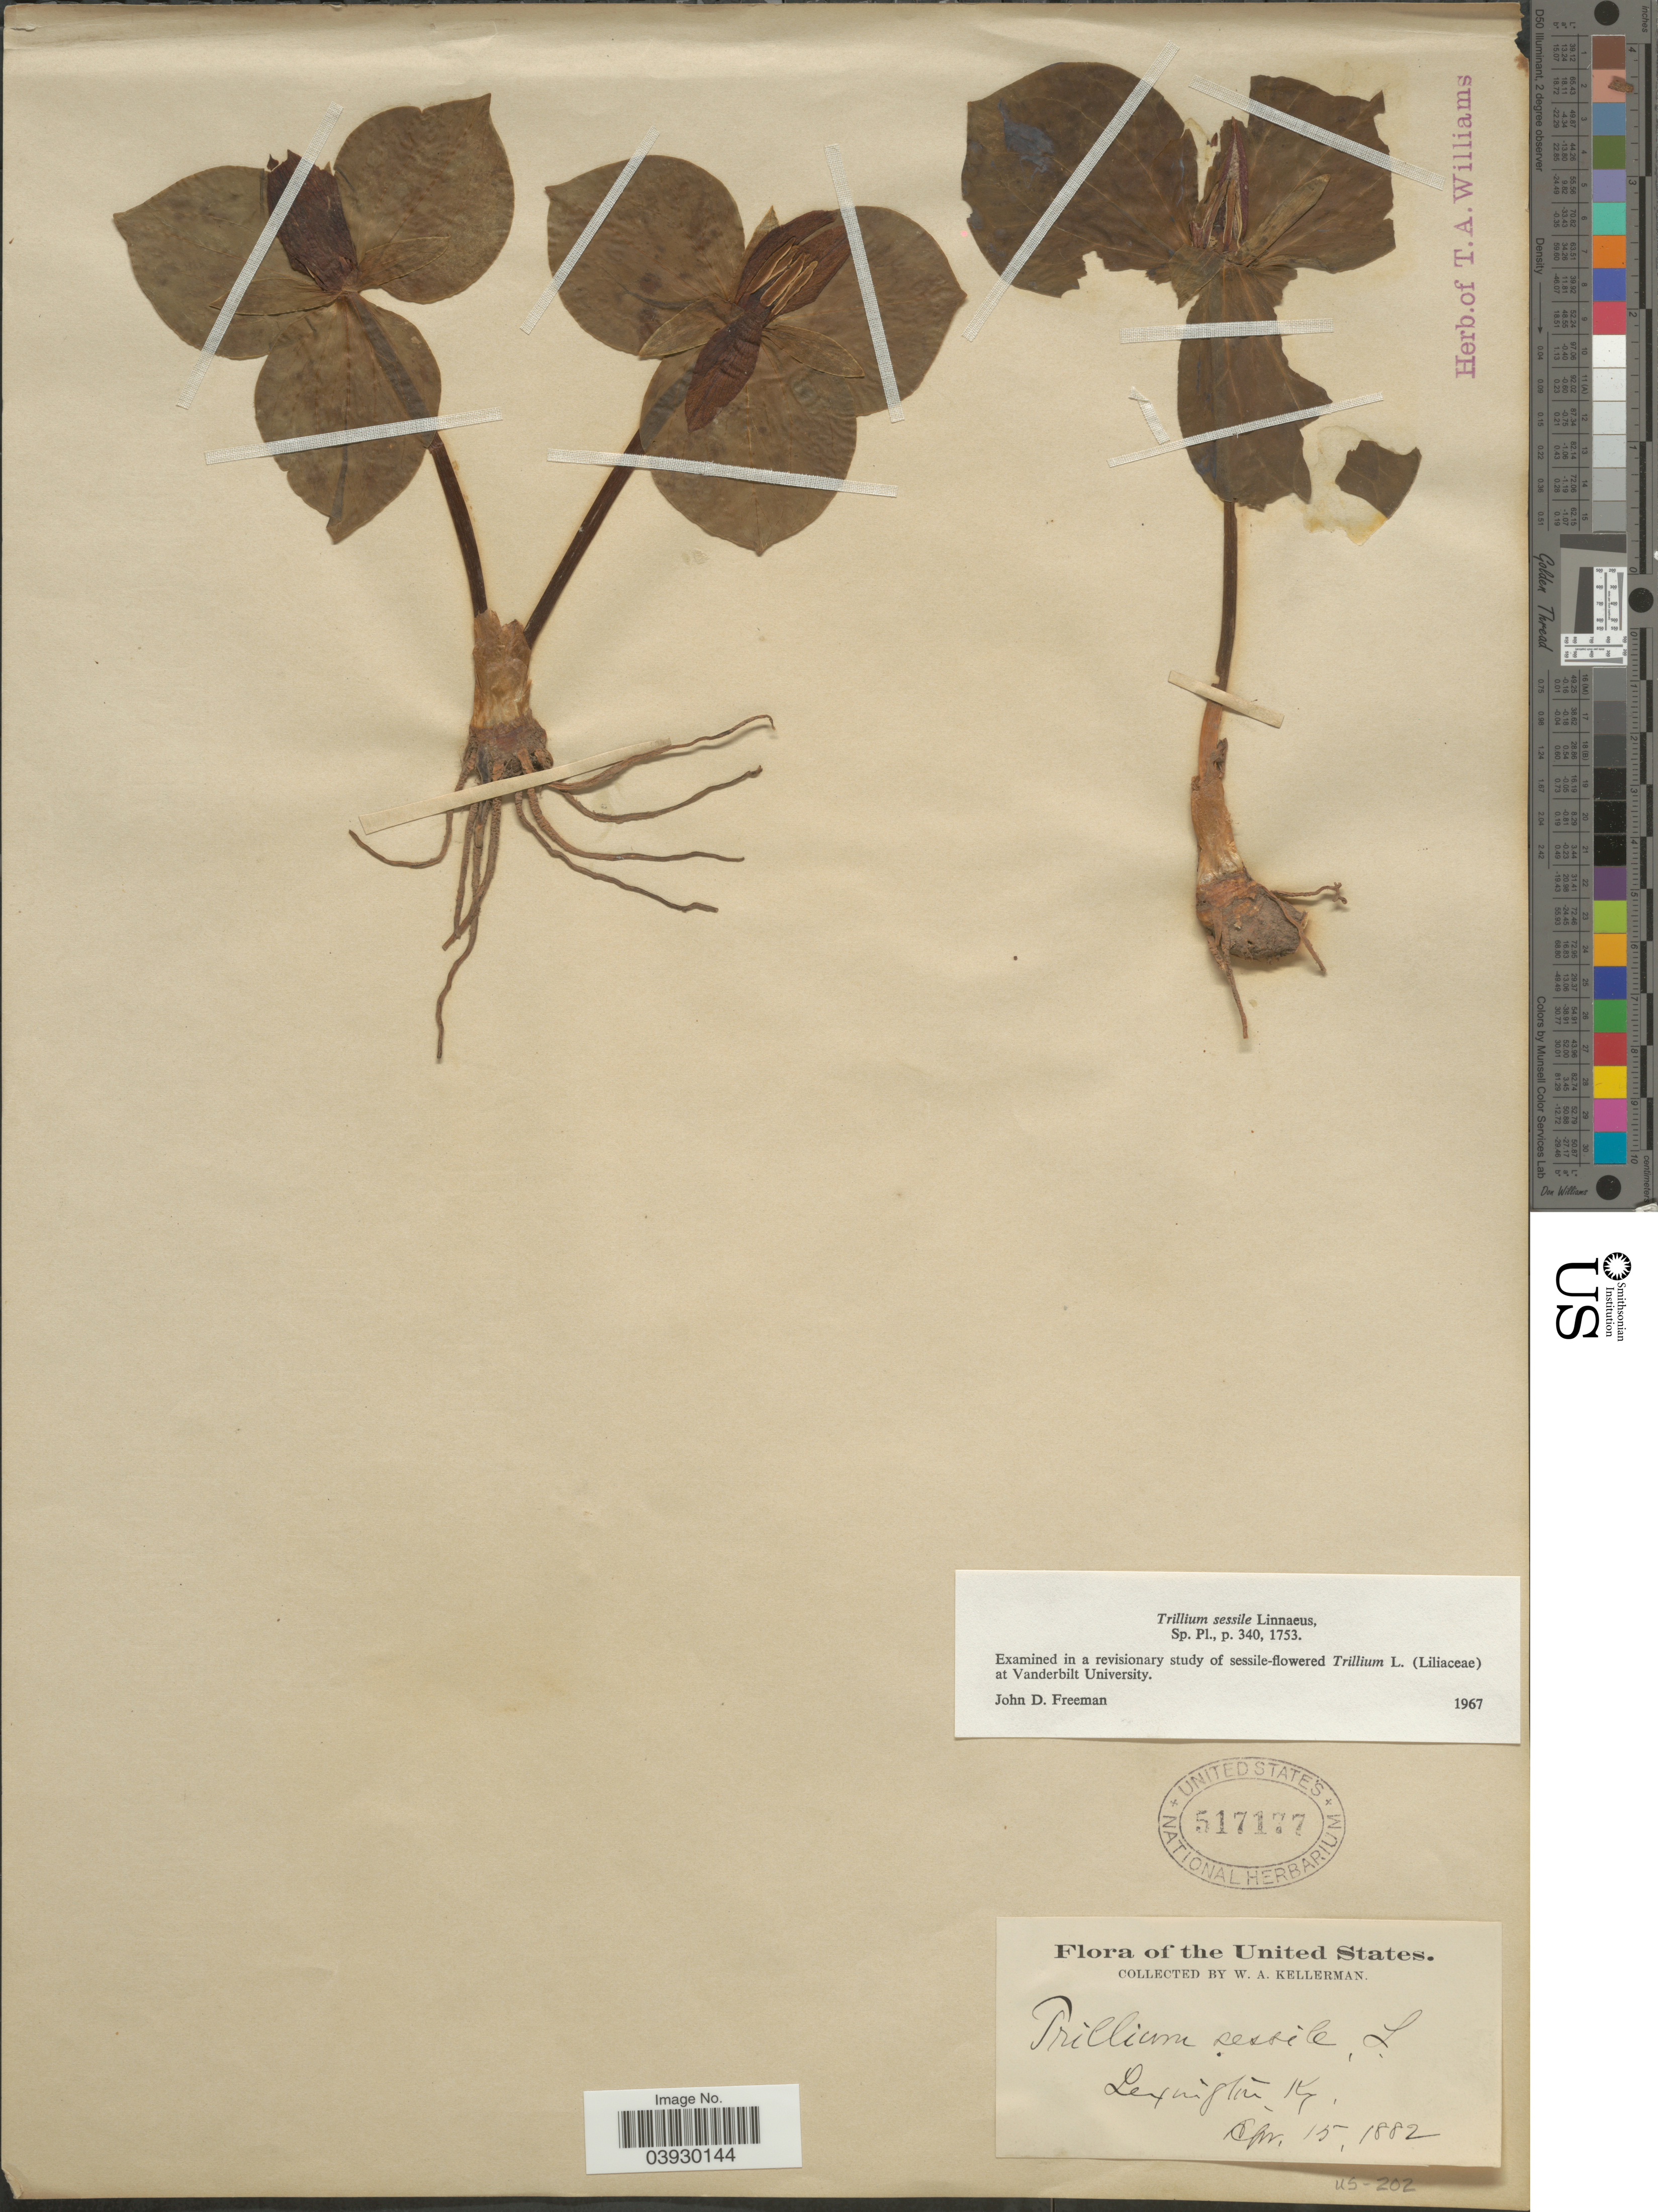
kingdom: Plantae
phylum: Tracheophyta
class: Liliopsida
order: Liliales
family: Melanthiaceae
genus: Trillium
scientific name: Trillium sessile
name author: L.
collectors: W. Kellerman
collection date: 1882-04-15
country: United States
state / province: Kentucky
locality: Lexington.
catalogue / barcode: US 517177